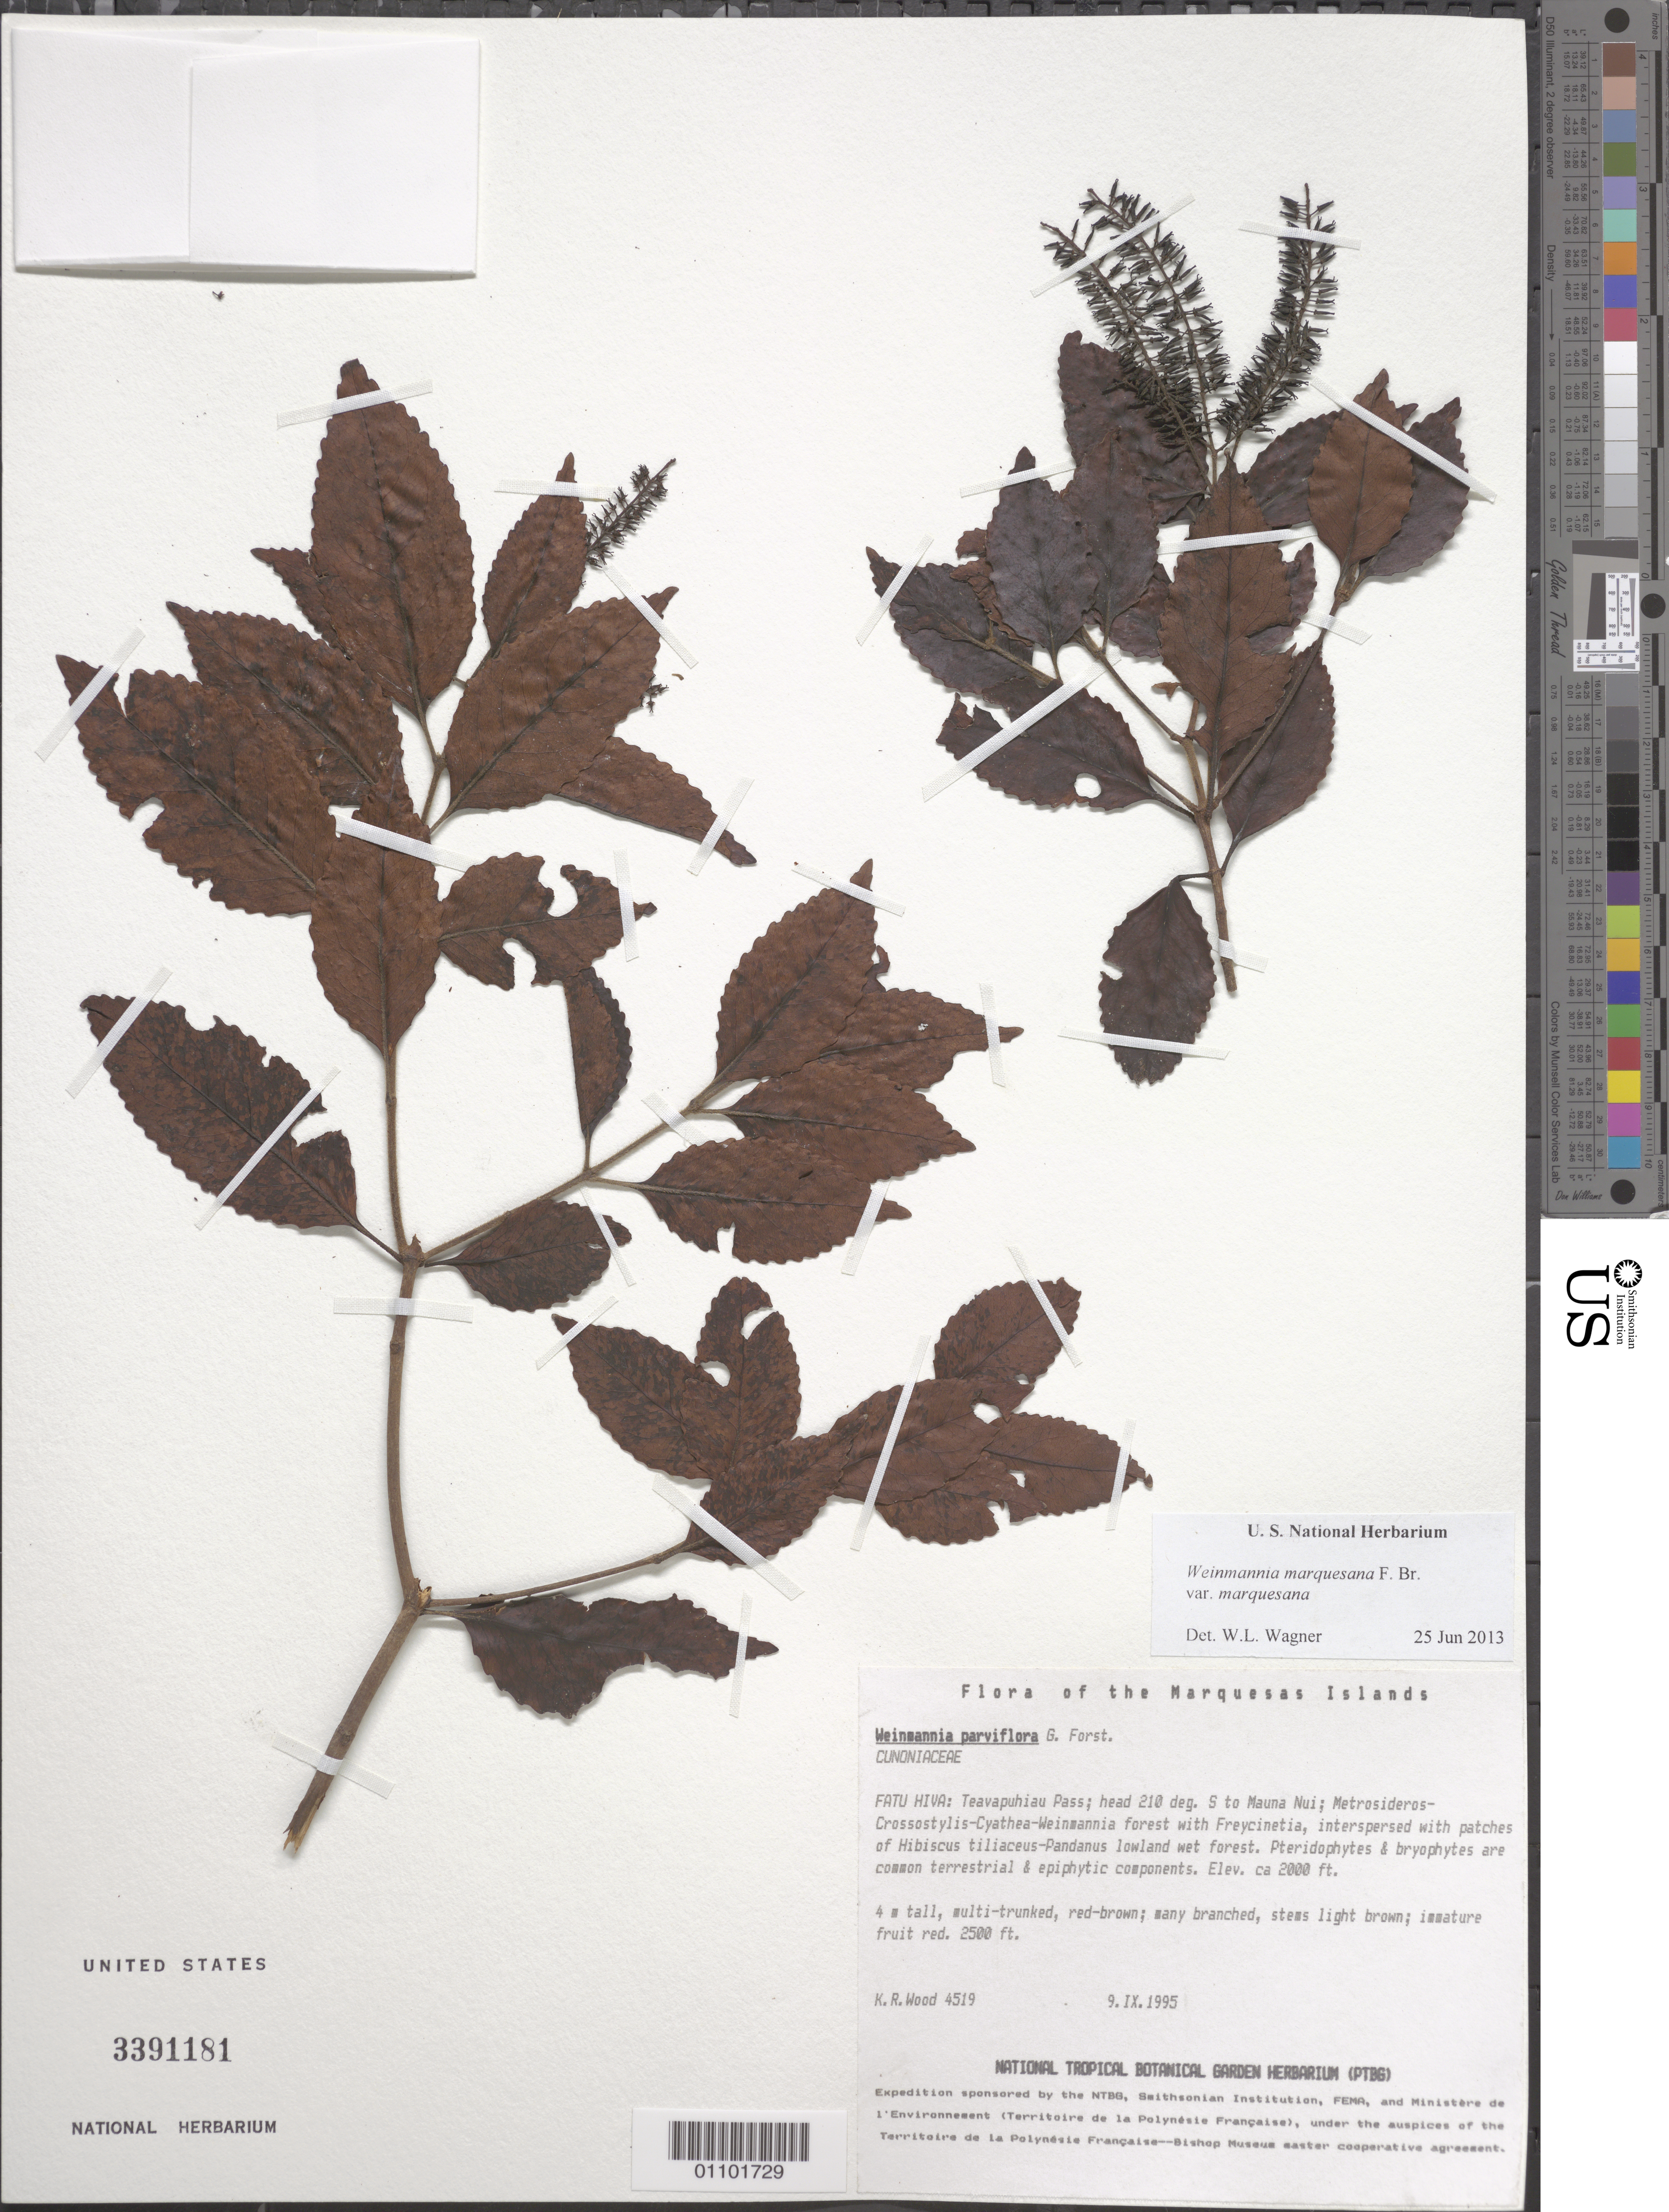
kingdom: Plantae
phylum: Tracheophyta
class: Magnoliopsida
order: Oxalidales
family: Cunoniaceae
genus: Pterophylla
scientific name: Pterophylla marquesana var. marquesana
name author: (F. Br.) Pillon & H.C. Hopkins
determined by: Wagner, W. L., (BOT), Smithsonian Institution - National Museum of Natural History (UNITED STATES)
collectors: K. R. Wood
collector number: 4519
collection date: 1995-09-09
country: French Polynesia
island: Fatu Hiva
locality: Teavapuhiau Pass, head 210 deg. S to Mauna Nui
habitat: Metrosideros-Crossostylis-Cyathea-Weinmannia w/ Freycinetia, interspersed w/ Hibiscus tiliaceus-Pandanus lowland wet forest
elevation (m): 762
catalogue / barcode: US 3391181